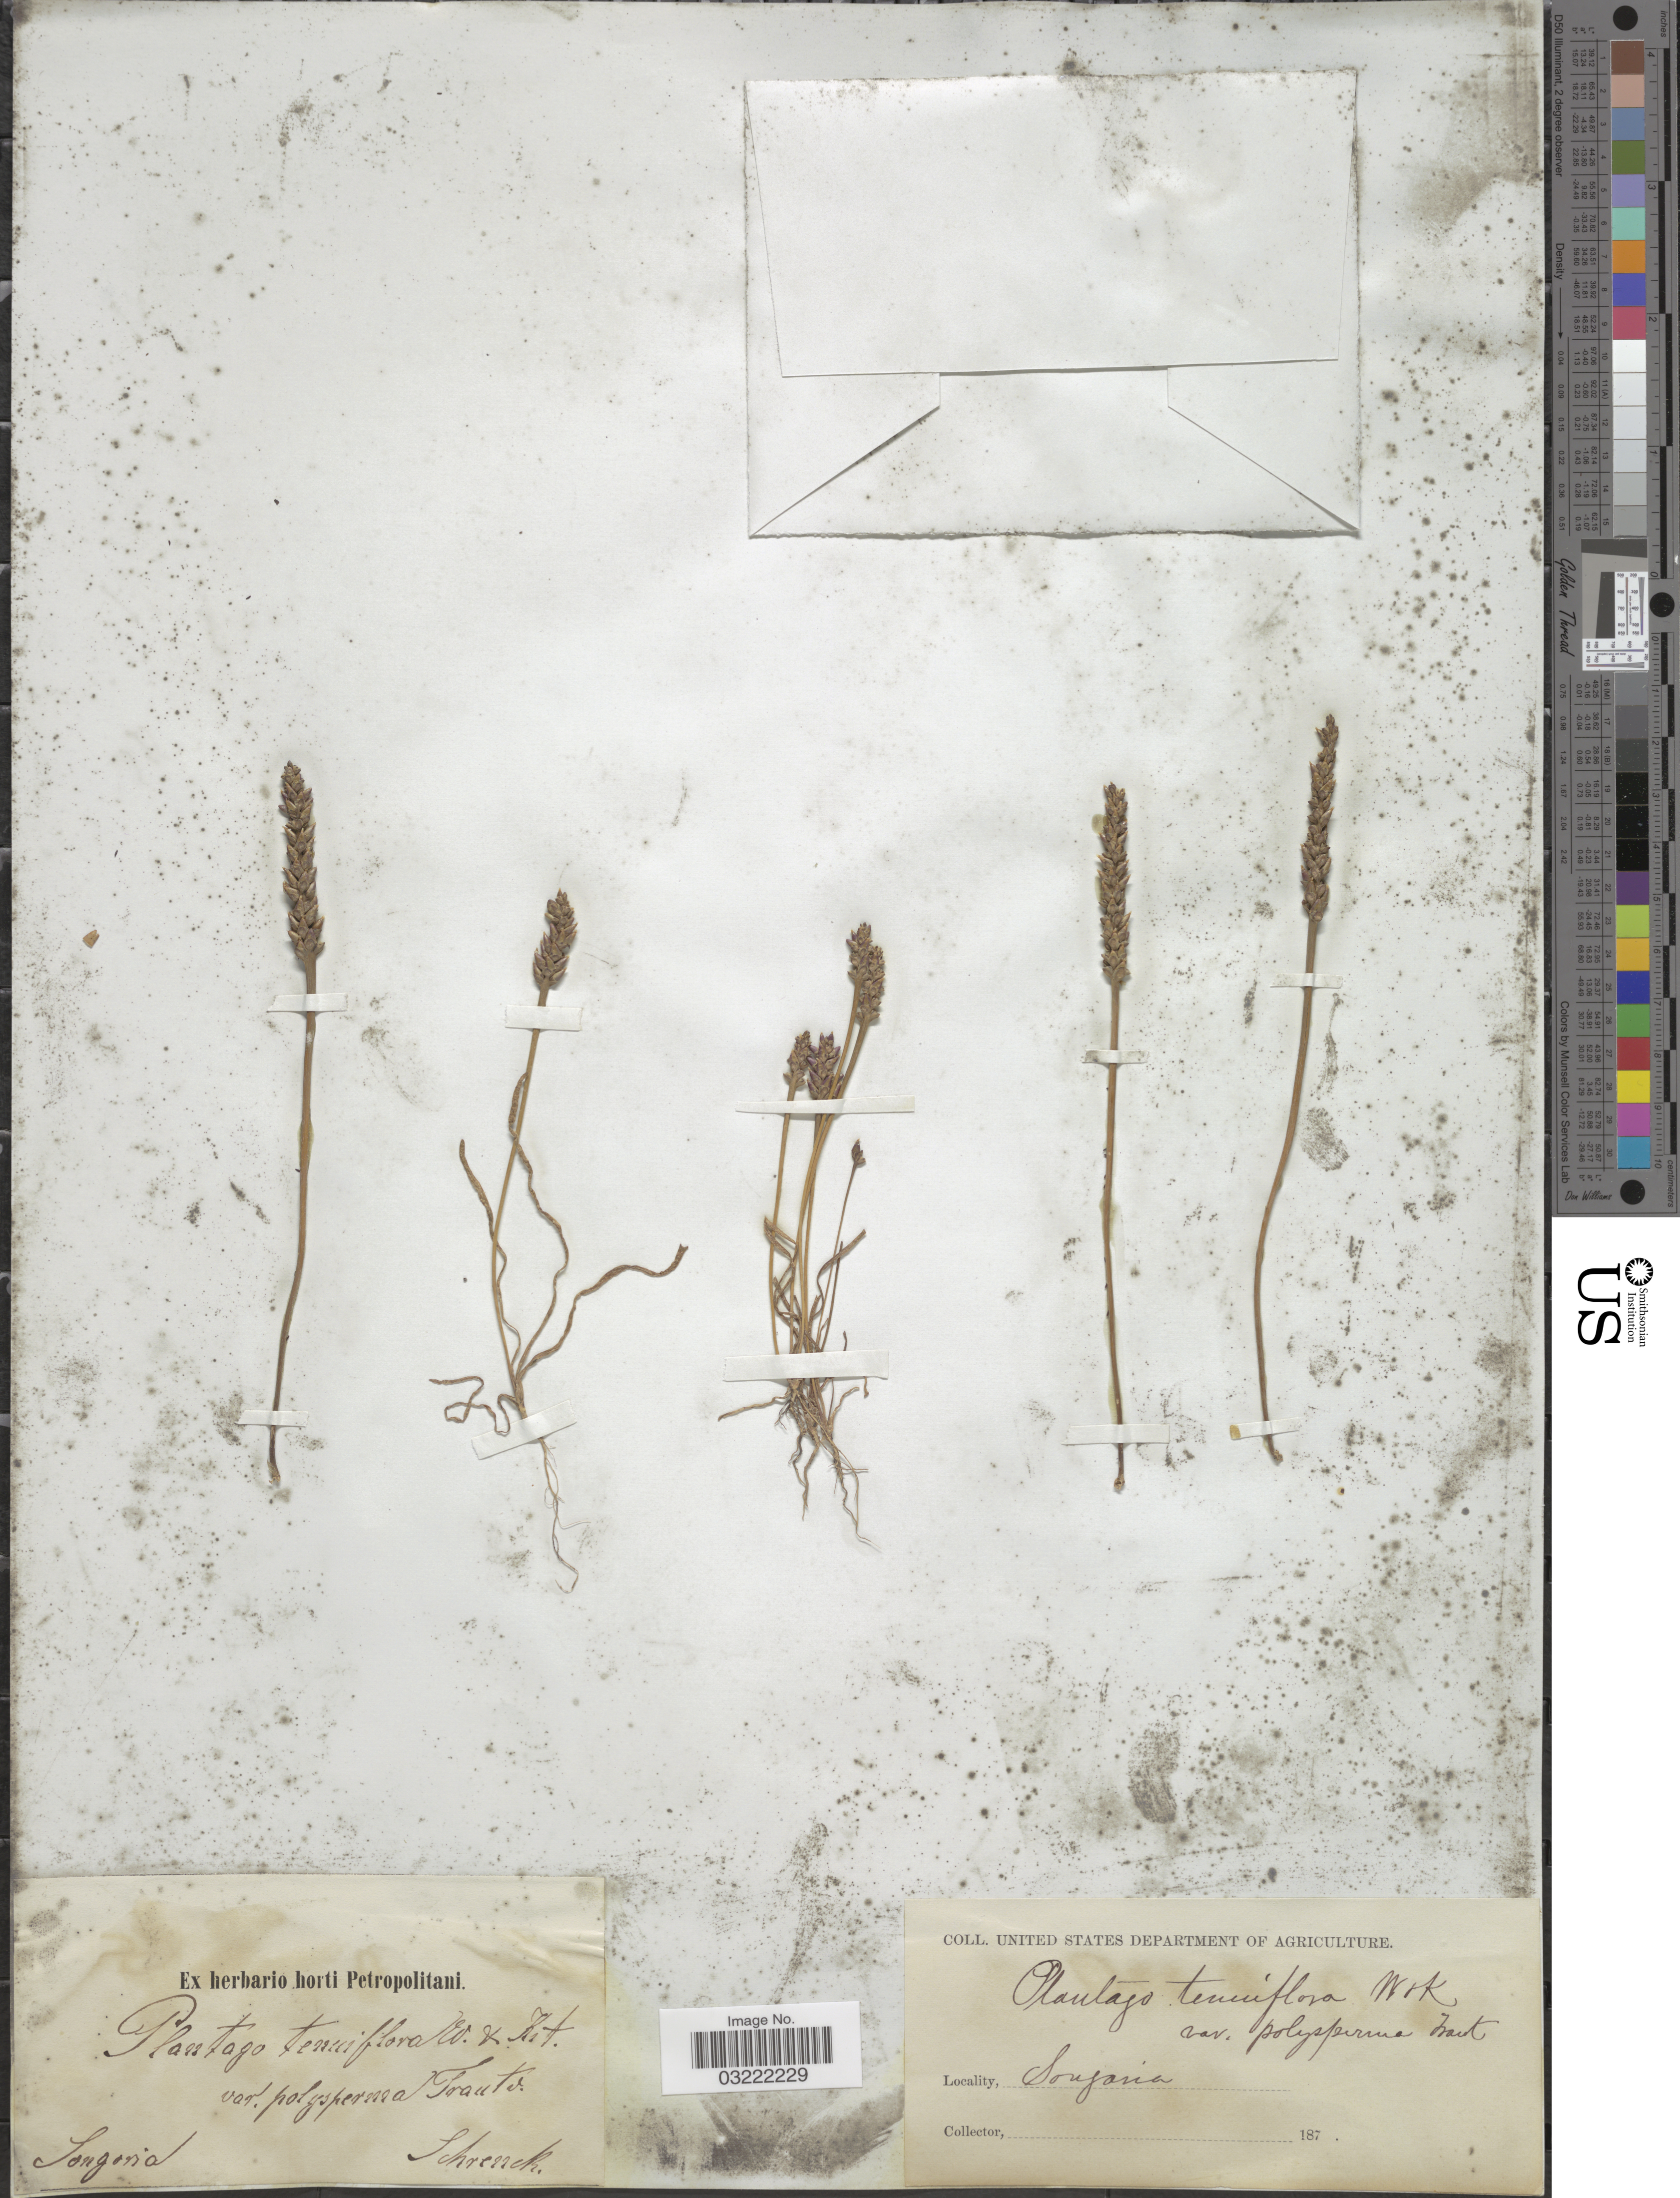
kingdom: Plantae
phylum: Tracheophyta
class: Magnoliopsida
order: Lamiales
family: Plantaginaceae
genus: Plantago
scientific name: Plantago tenuiflora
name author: Waldst. & Kit.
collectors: A.G. Schrenk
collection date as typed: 187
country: Kazakhstan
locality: Songoria.